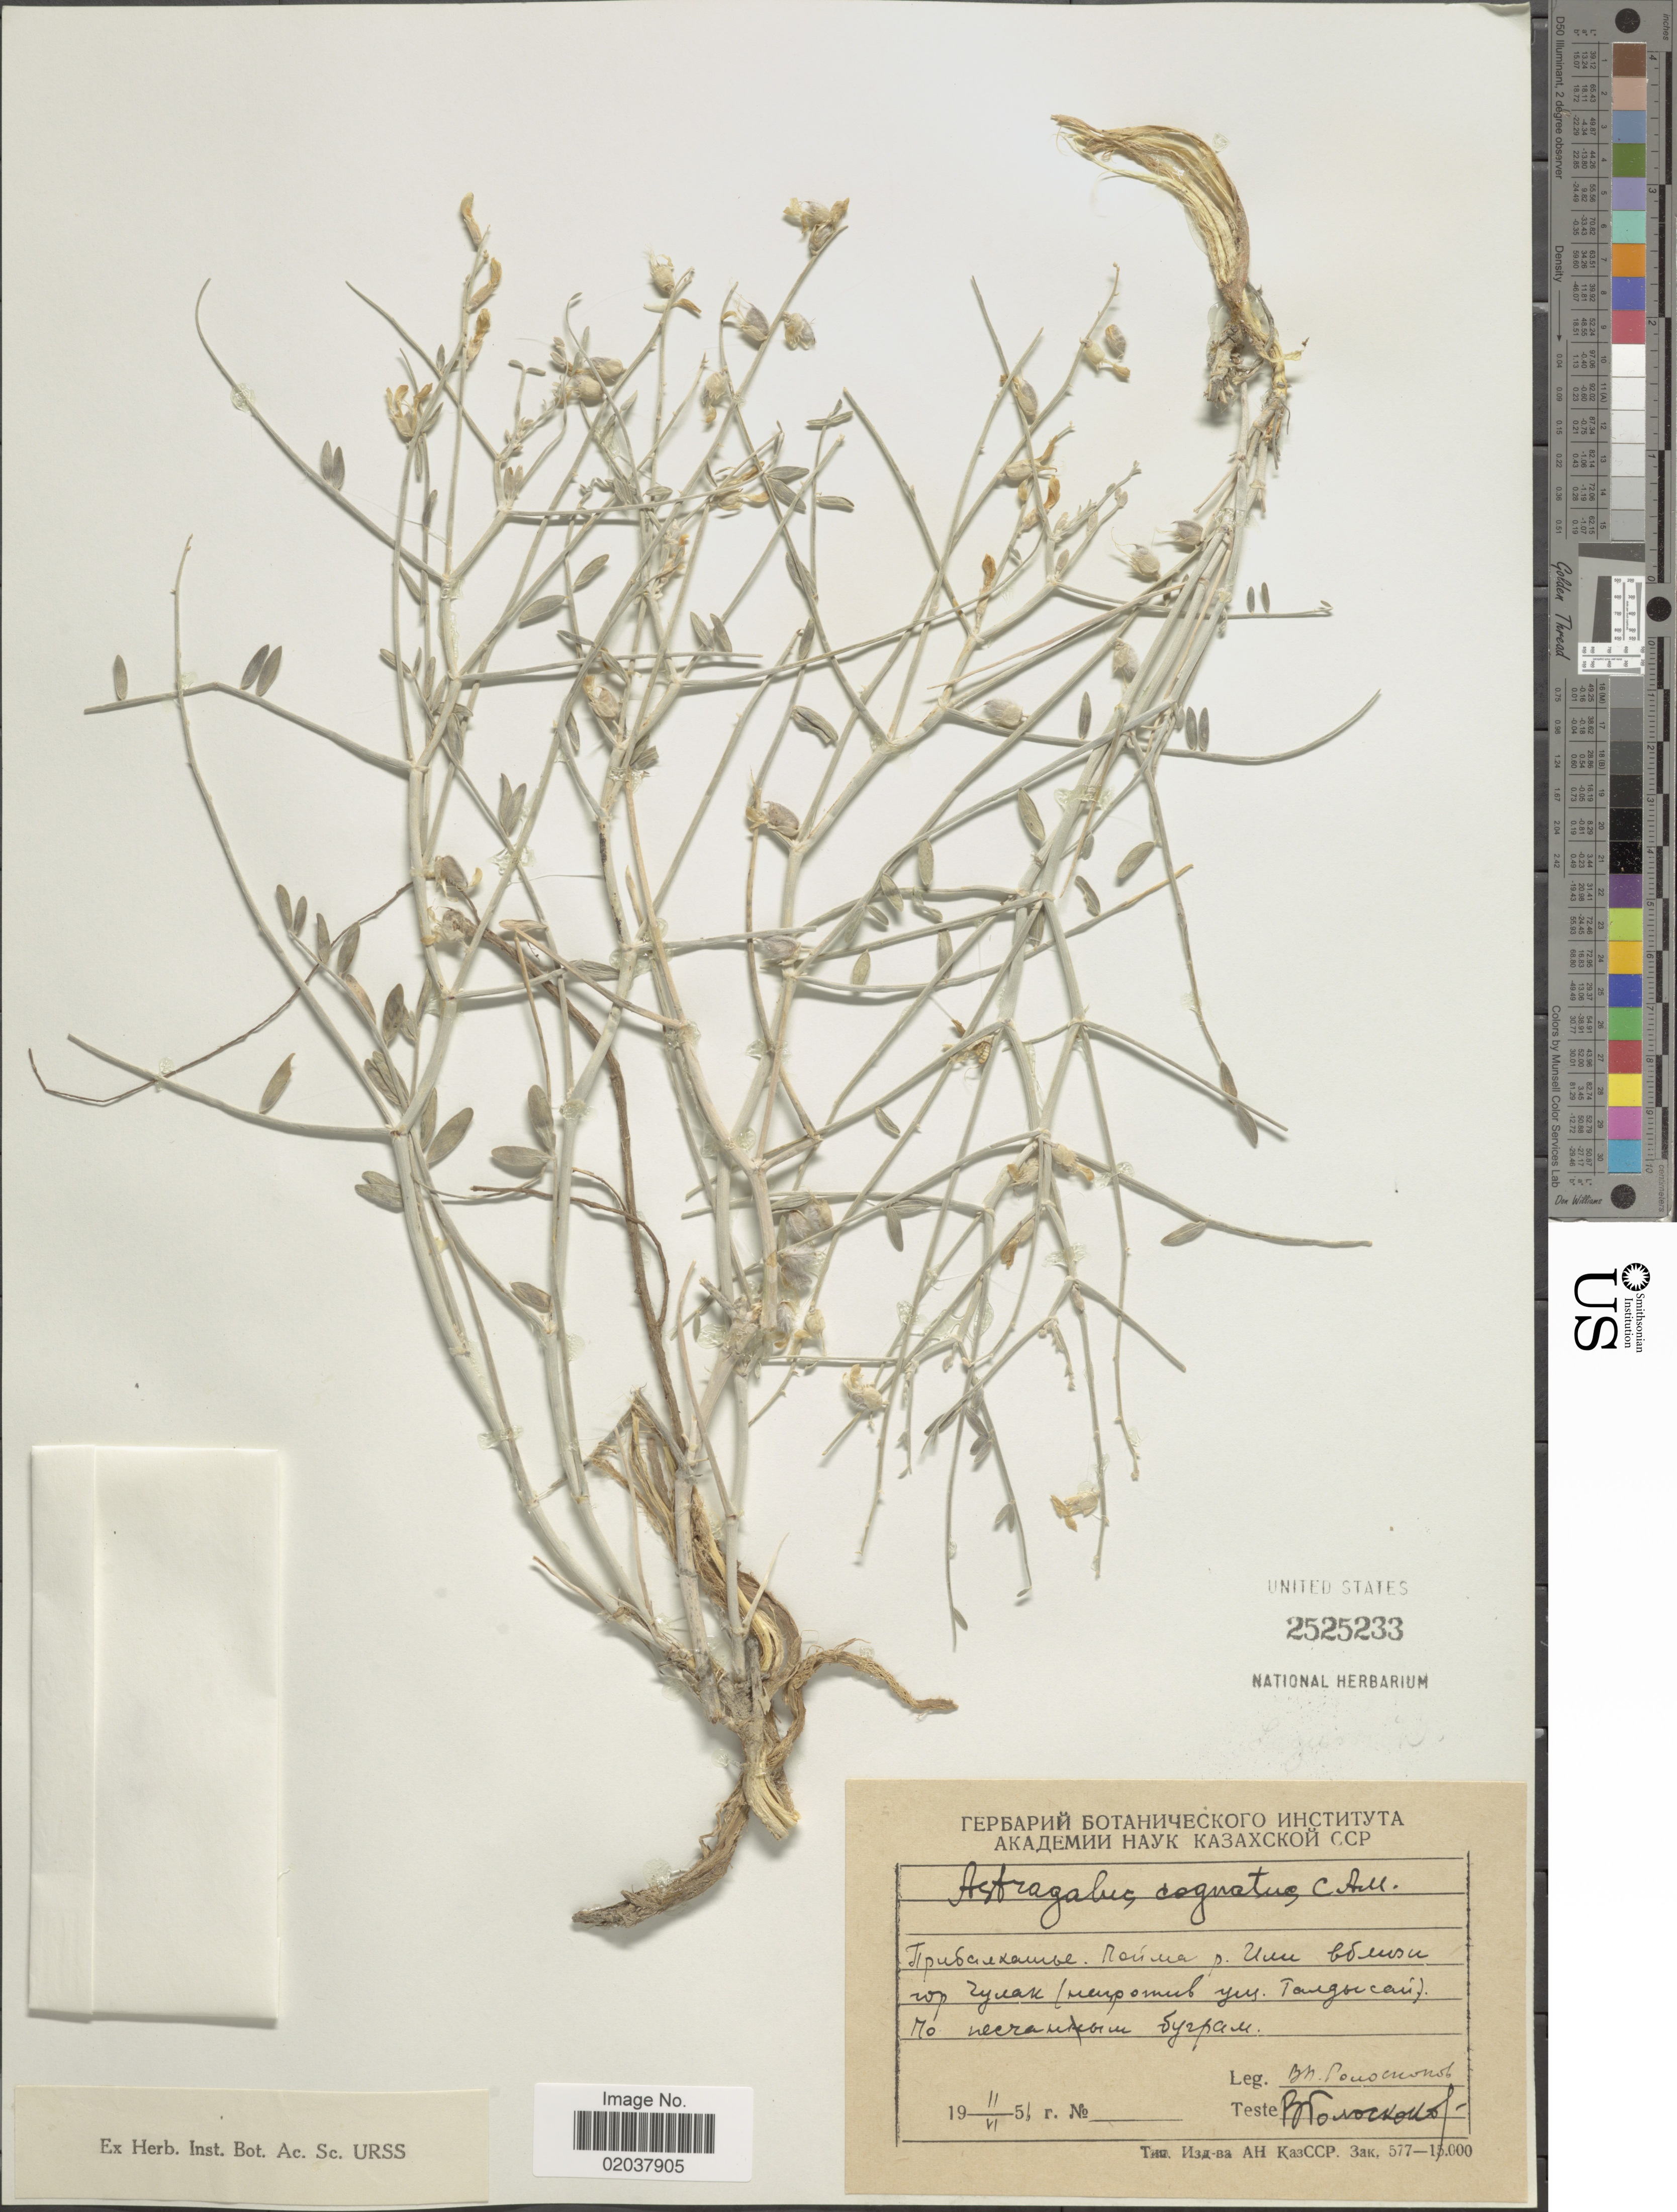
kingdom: Plantae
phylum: Tracheophyta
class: Magnoliopsida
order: Fabales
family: Fabaceae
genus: Astragalus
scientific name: Astragalus cognatus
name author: Schrenk ex Fisch. & C.A. Mey.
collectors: V. P. Goloskokov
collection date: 1956-06-11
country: Kazakhstan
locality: Ili River, near Chulak mountains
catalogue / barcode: US 2525233